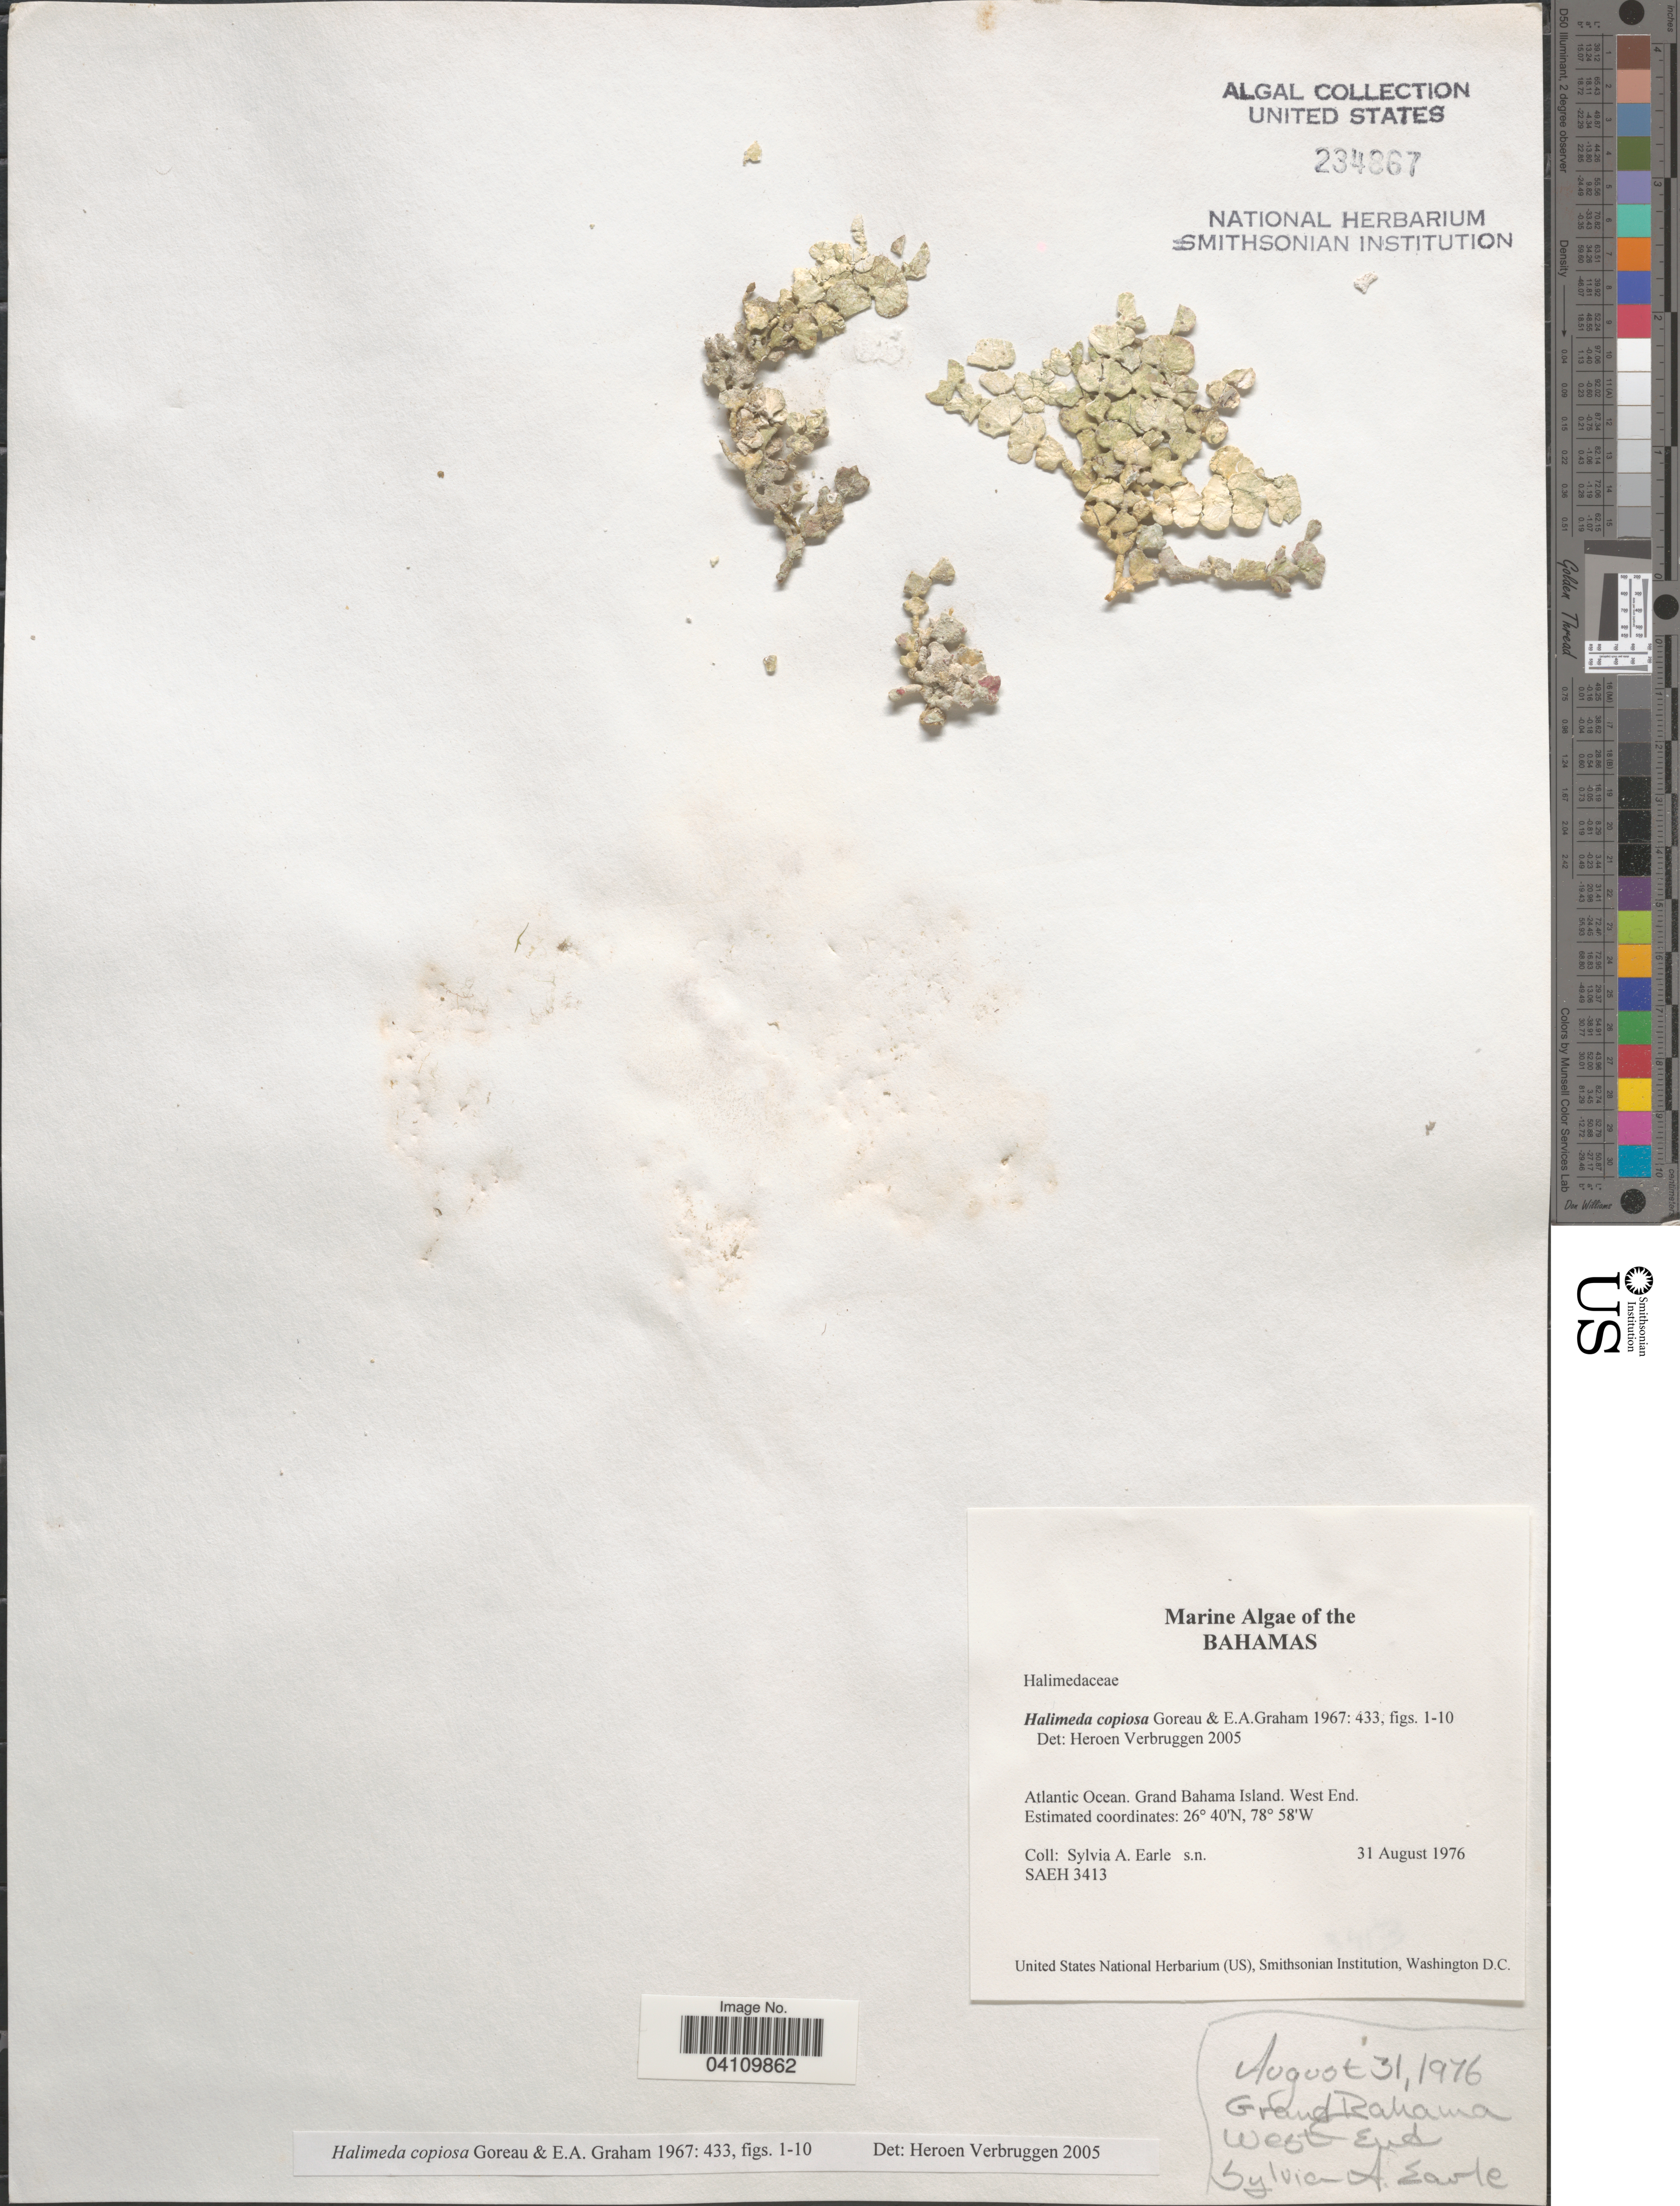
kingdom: Plantae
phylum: Chlorophyta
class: Ulvophyceae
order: Bryopsidales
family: Halimedaceae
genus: Halimeda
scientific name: Halimeda copiosa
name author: Goreau & E.A. Graham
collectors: S. A. Earle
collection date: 1976-08-31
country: Bahamas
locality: Atlantic Ocean. Grand Bahama Island. West End.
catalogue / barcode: US 234867